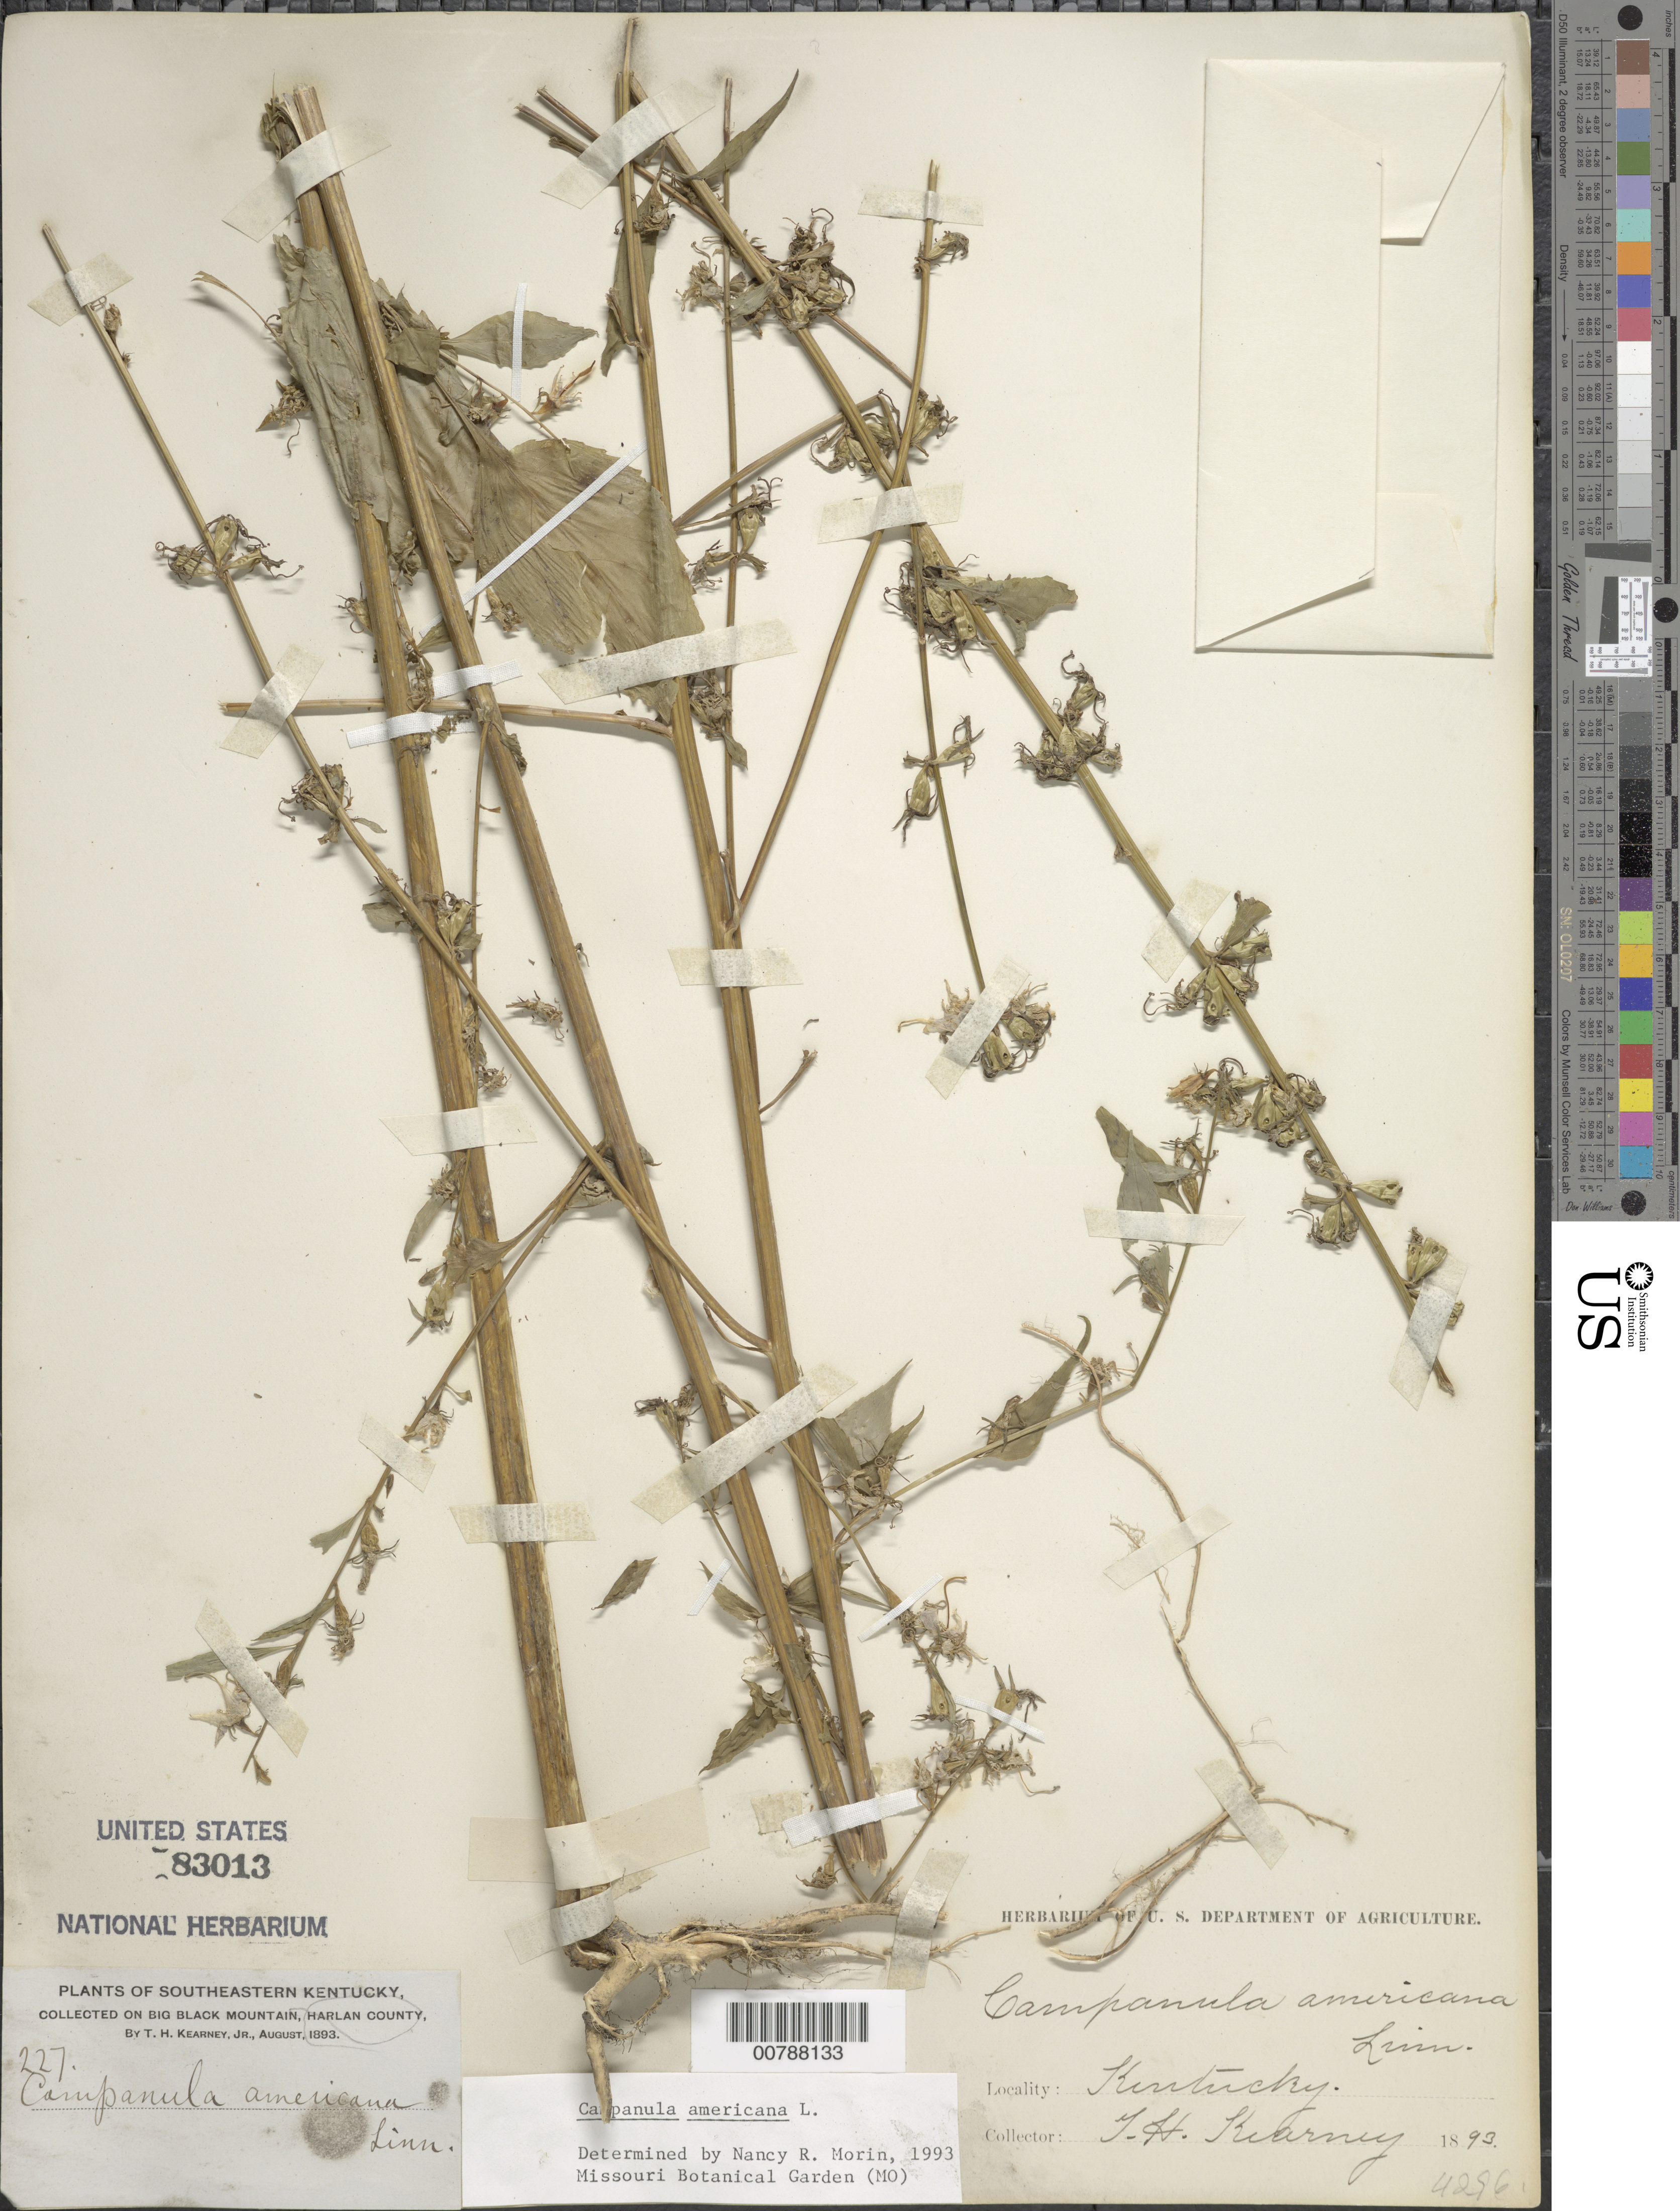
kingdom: Plantae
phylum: Tracheophyta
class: Magnoliopsida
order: Asterales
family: Campanulaceae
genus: Campanula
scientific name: Campanula americana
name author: L.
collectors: T. H. Kearney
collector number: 227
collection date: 1893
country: United States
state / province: Kentucky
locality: Big Black Mountain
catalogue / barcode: US 83013